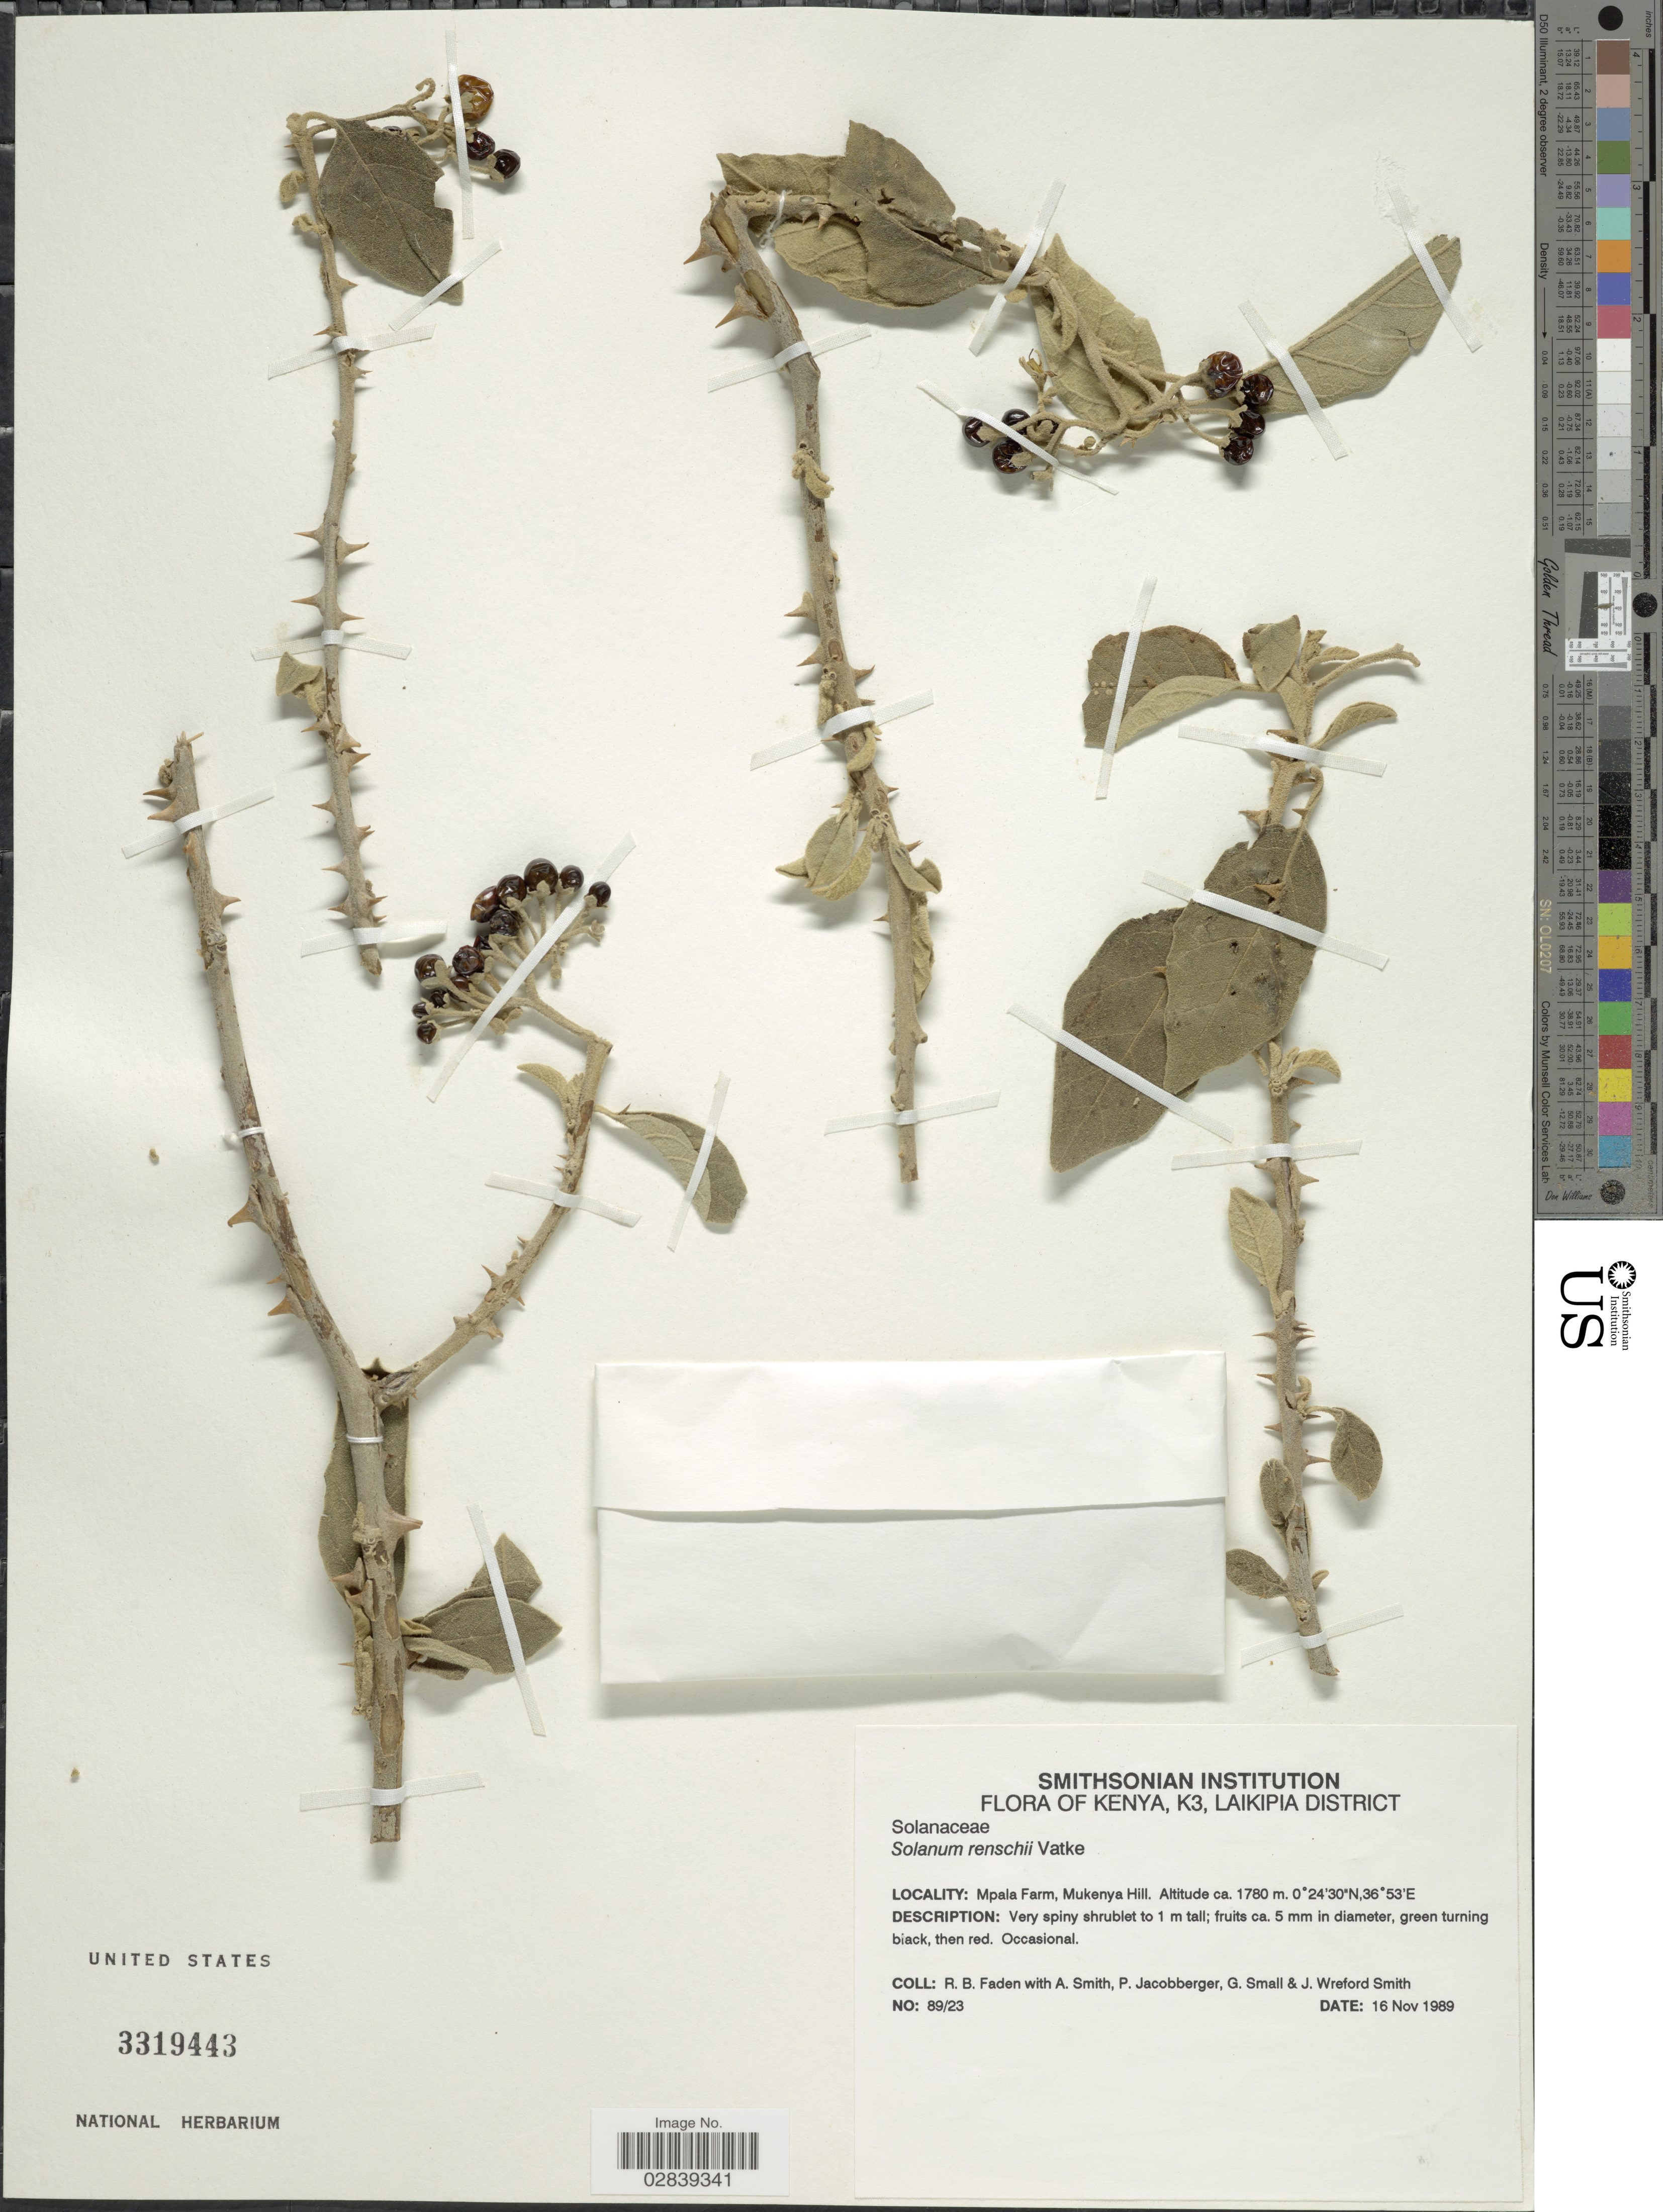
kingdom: Plantae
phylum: Tracheophyta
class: Magnoliopsida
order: Solanales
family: Solanaceae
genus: Solanum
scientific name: Solanum renschii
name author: Vatke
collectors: R. B. Faden, A. Smith, P. Jacobberger, G. Small & J. W. Smith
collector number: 89/23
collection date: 1989-11-16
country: Kenya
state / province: Laikipia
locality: K3, Laikipia District, Mpala Farm, Mukenya Hill.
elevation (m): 1780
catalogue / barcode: US 3319443